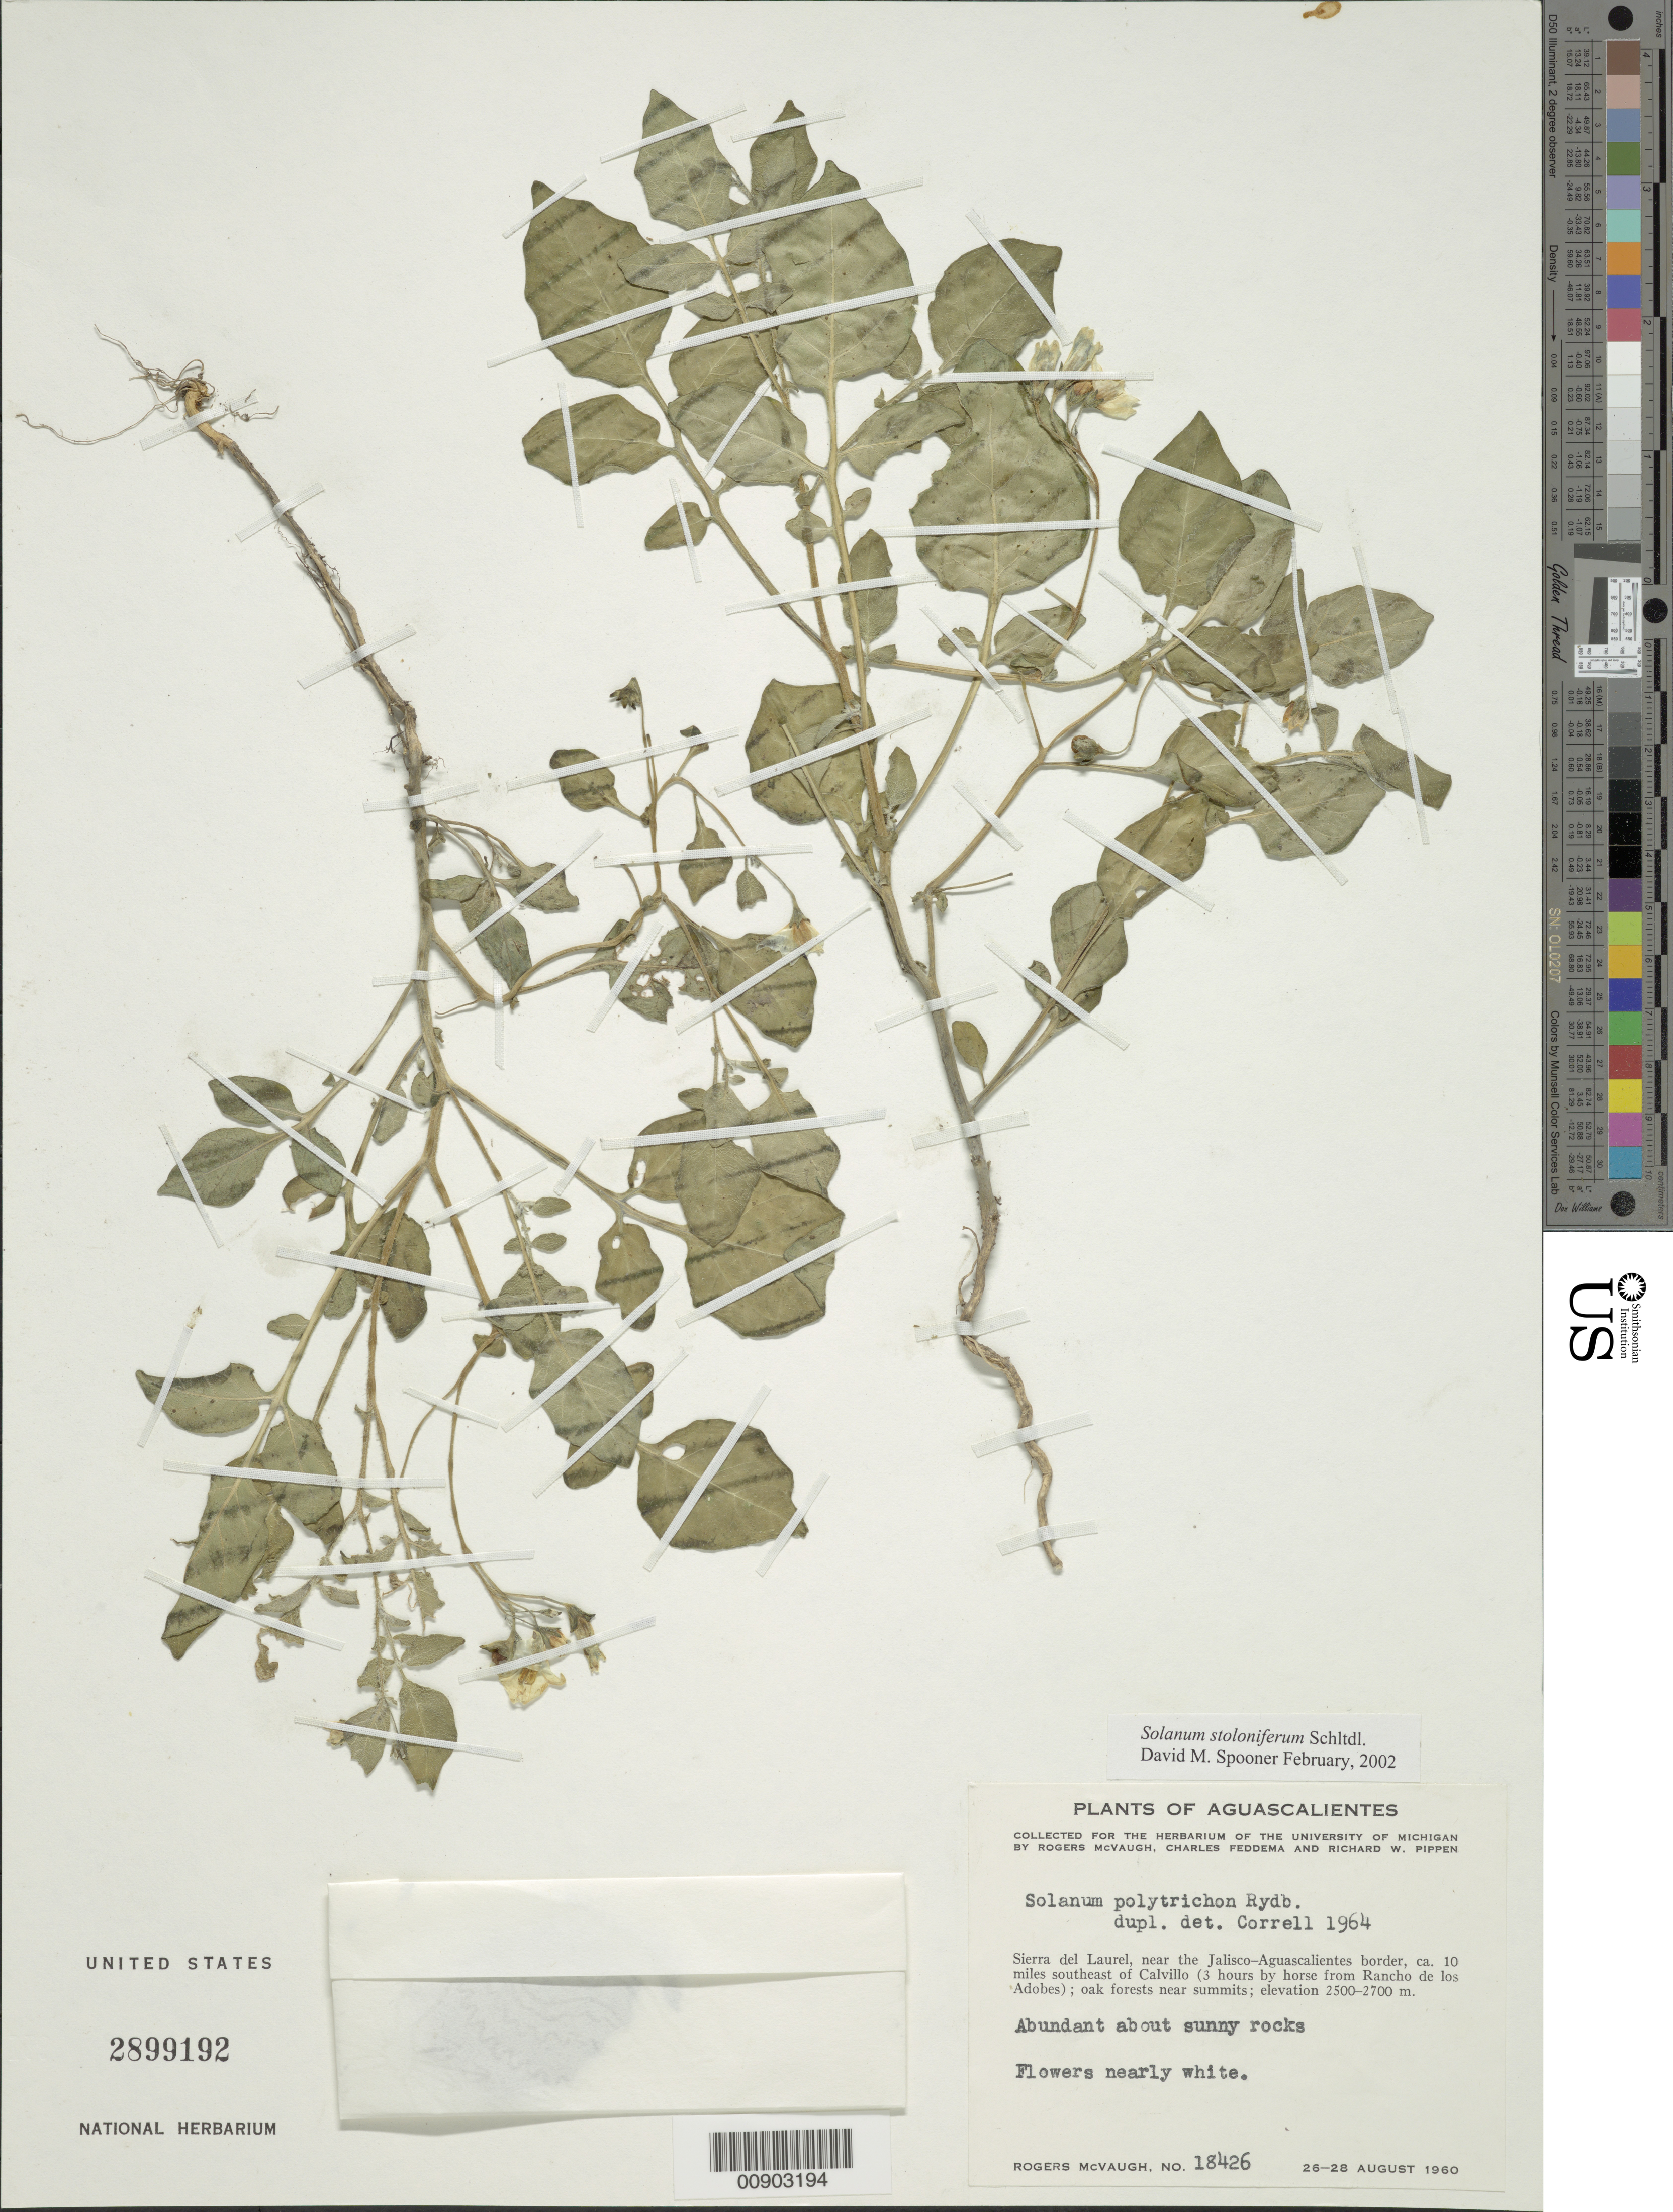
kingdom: Plantae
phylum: Tracheophyta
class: Magnoliopsida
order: Solanales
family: Solanaceae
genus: Solanum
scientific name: Solanum stoloniferum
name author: Schltdl.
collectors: R. McVaugh, C. Feddema & R. W. Pippen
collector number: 18426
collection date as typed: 26 Aug 1960 to 28 Aug 1960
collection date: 1960-08-26/1960-08-28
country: Mexico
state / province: Aguascalientes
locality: Sierra del Laurel, near the Jalisco-Aguascalientes border, ca. 10 miles southeast of Calvillo (3 hours by horse from Rancho de los Adobes).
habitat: Oak forest near summits.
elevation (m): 2700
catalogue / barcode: US 2899192